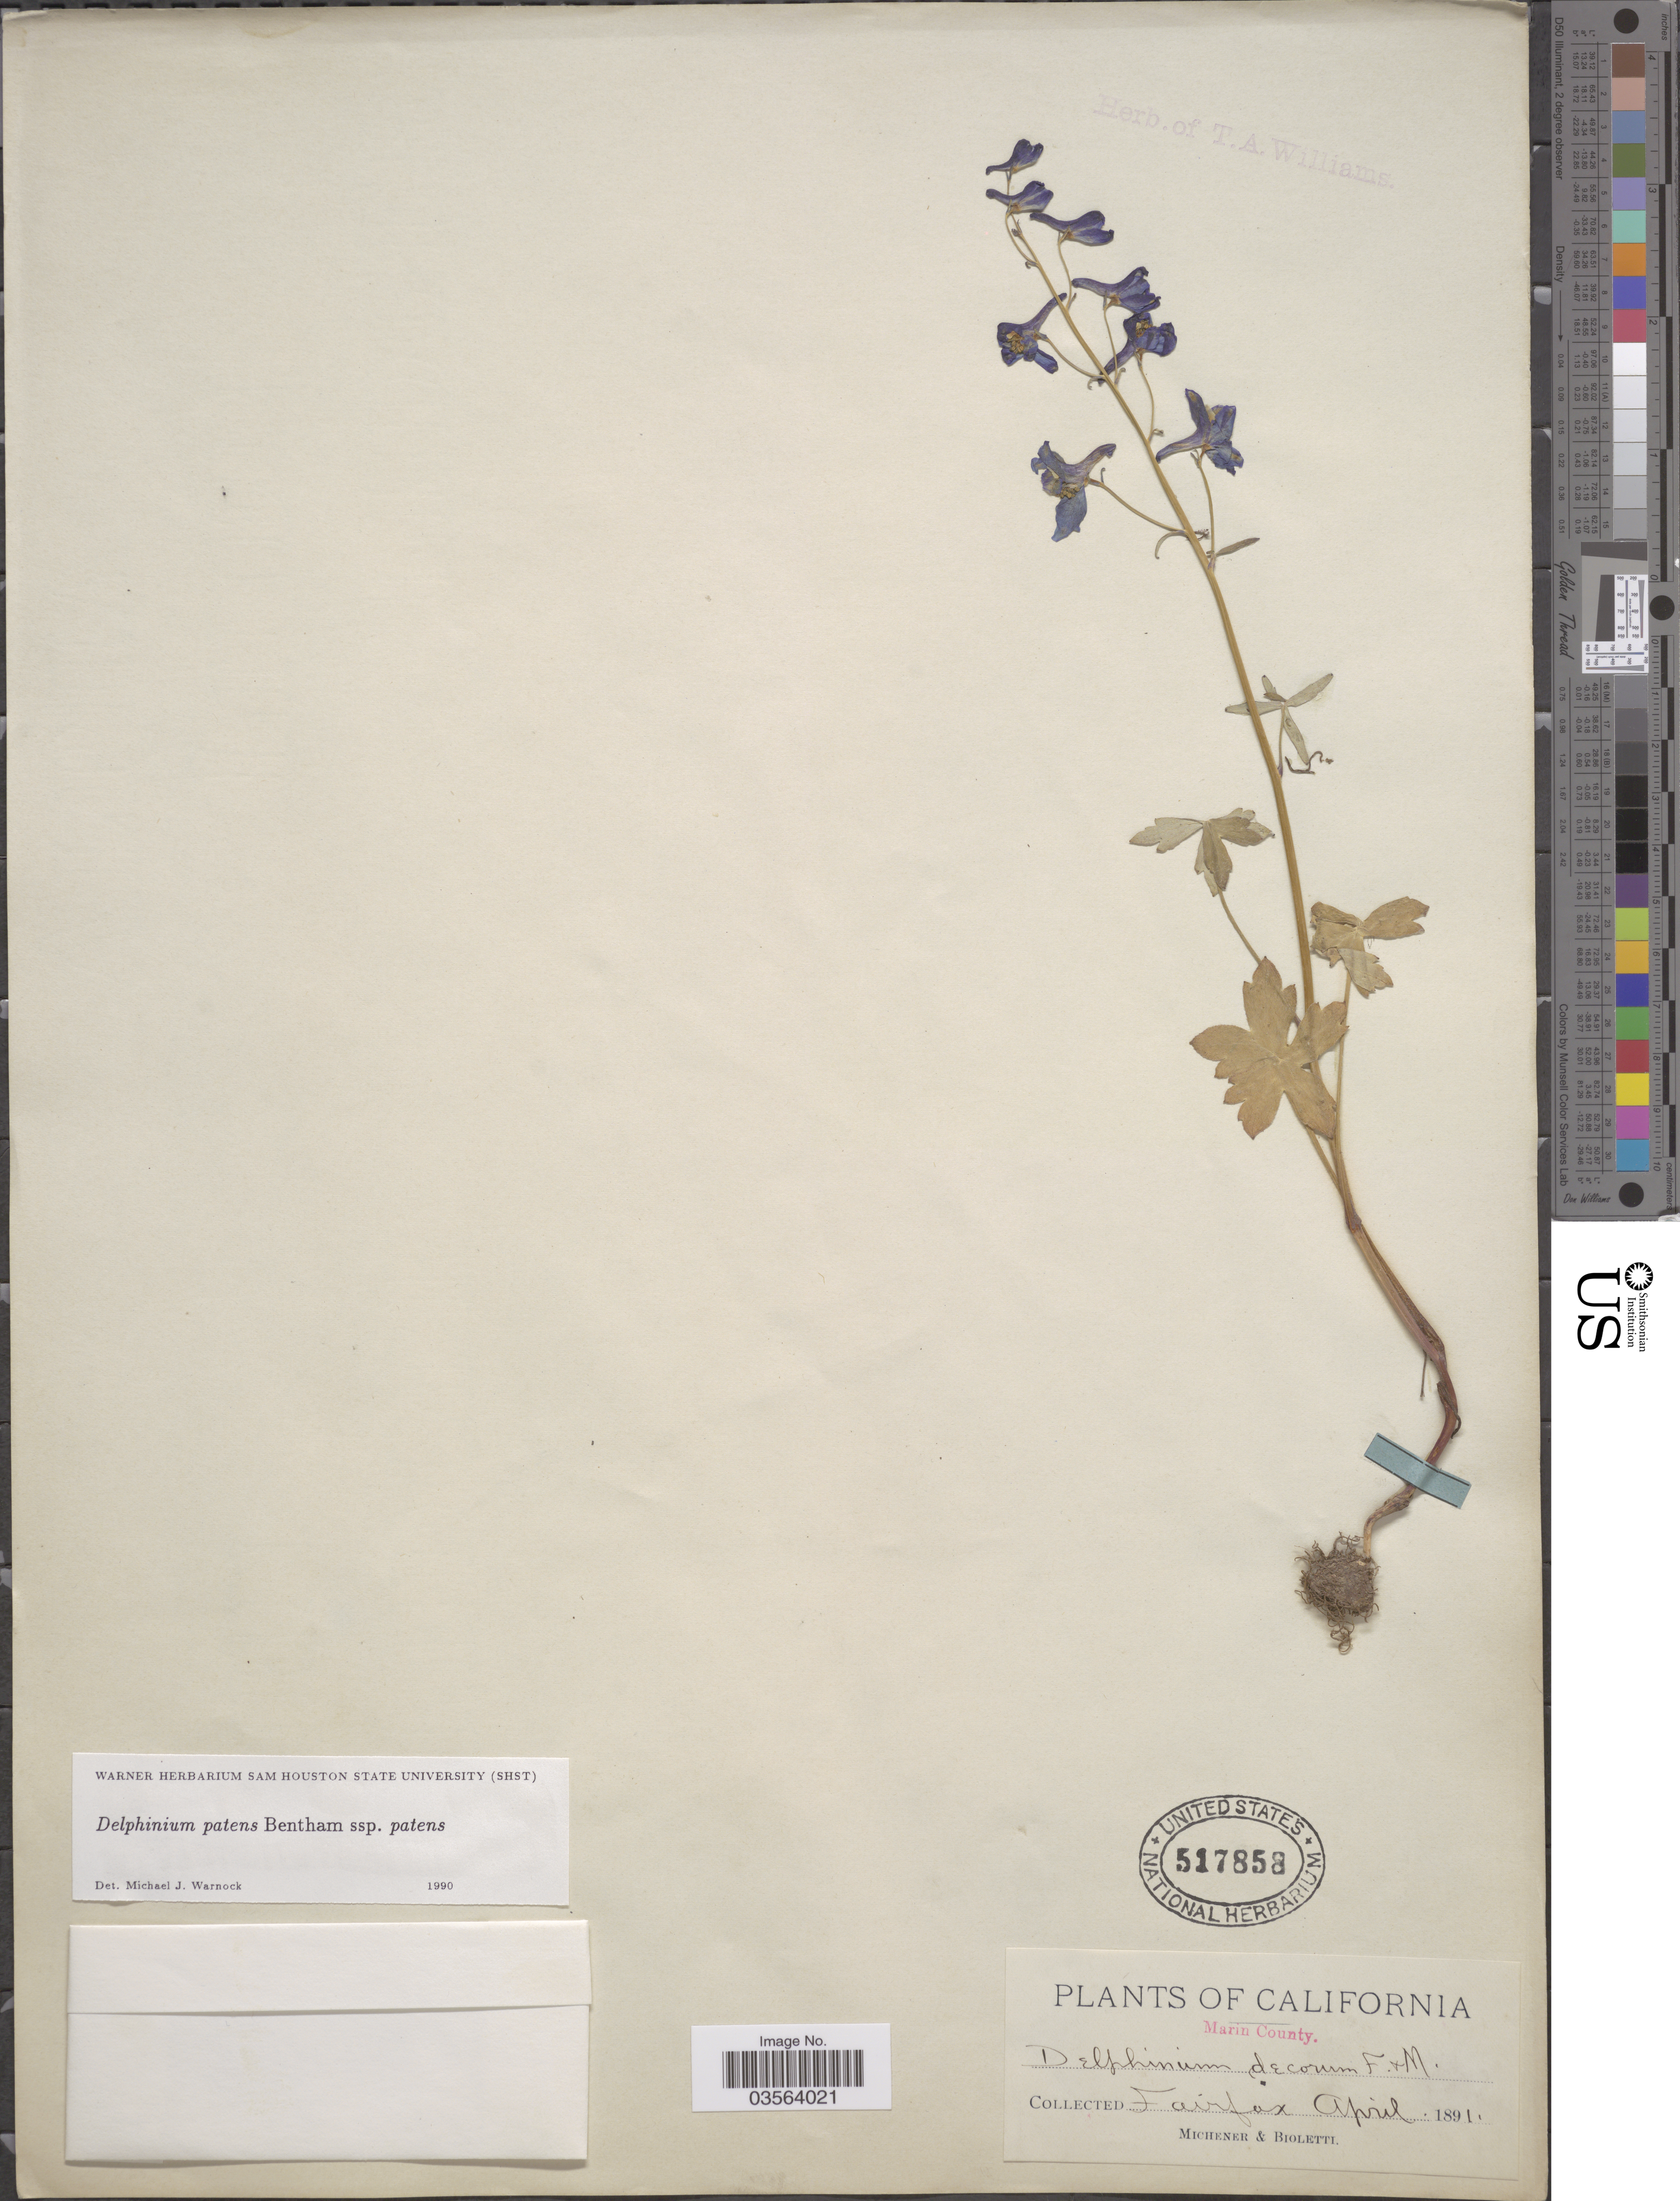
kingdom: Plantae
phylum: Tracheophyta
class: Magnoliopsida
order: Ranunculales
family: Ranunculaceae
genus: Delphinium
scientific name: Delphinium patens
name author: Benth.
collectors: -. Michener & -- Bioletti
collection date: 1891-04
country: United States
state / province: California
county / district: Marin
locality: Marin County. Fairfax.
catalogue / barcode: US 517858